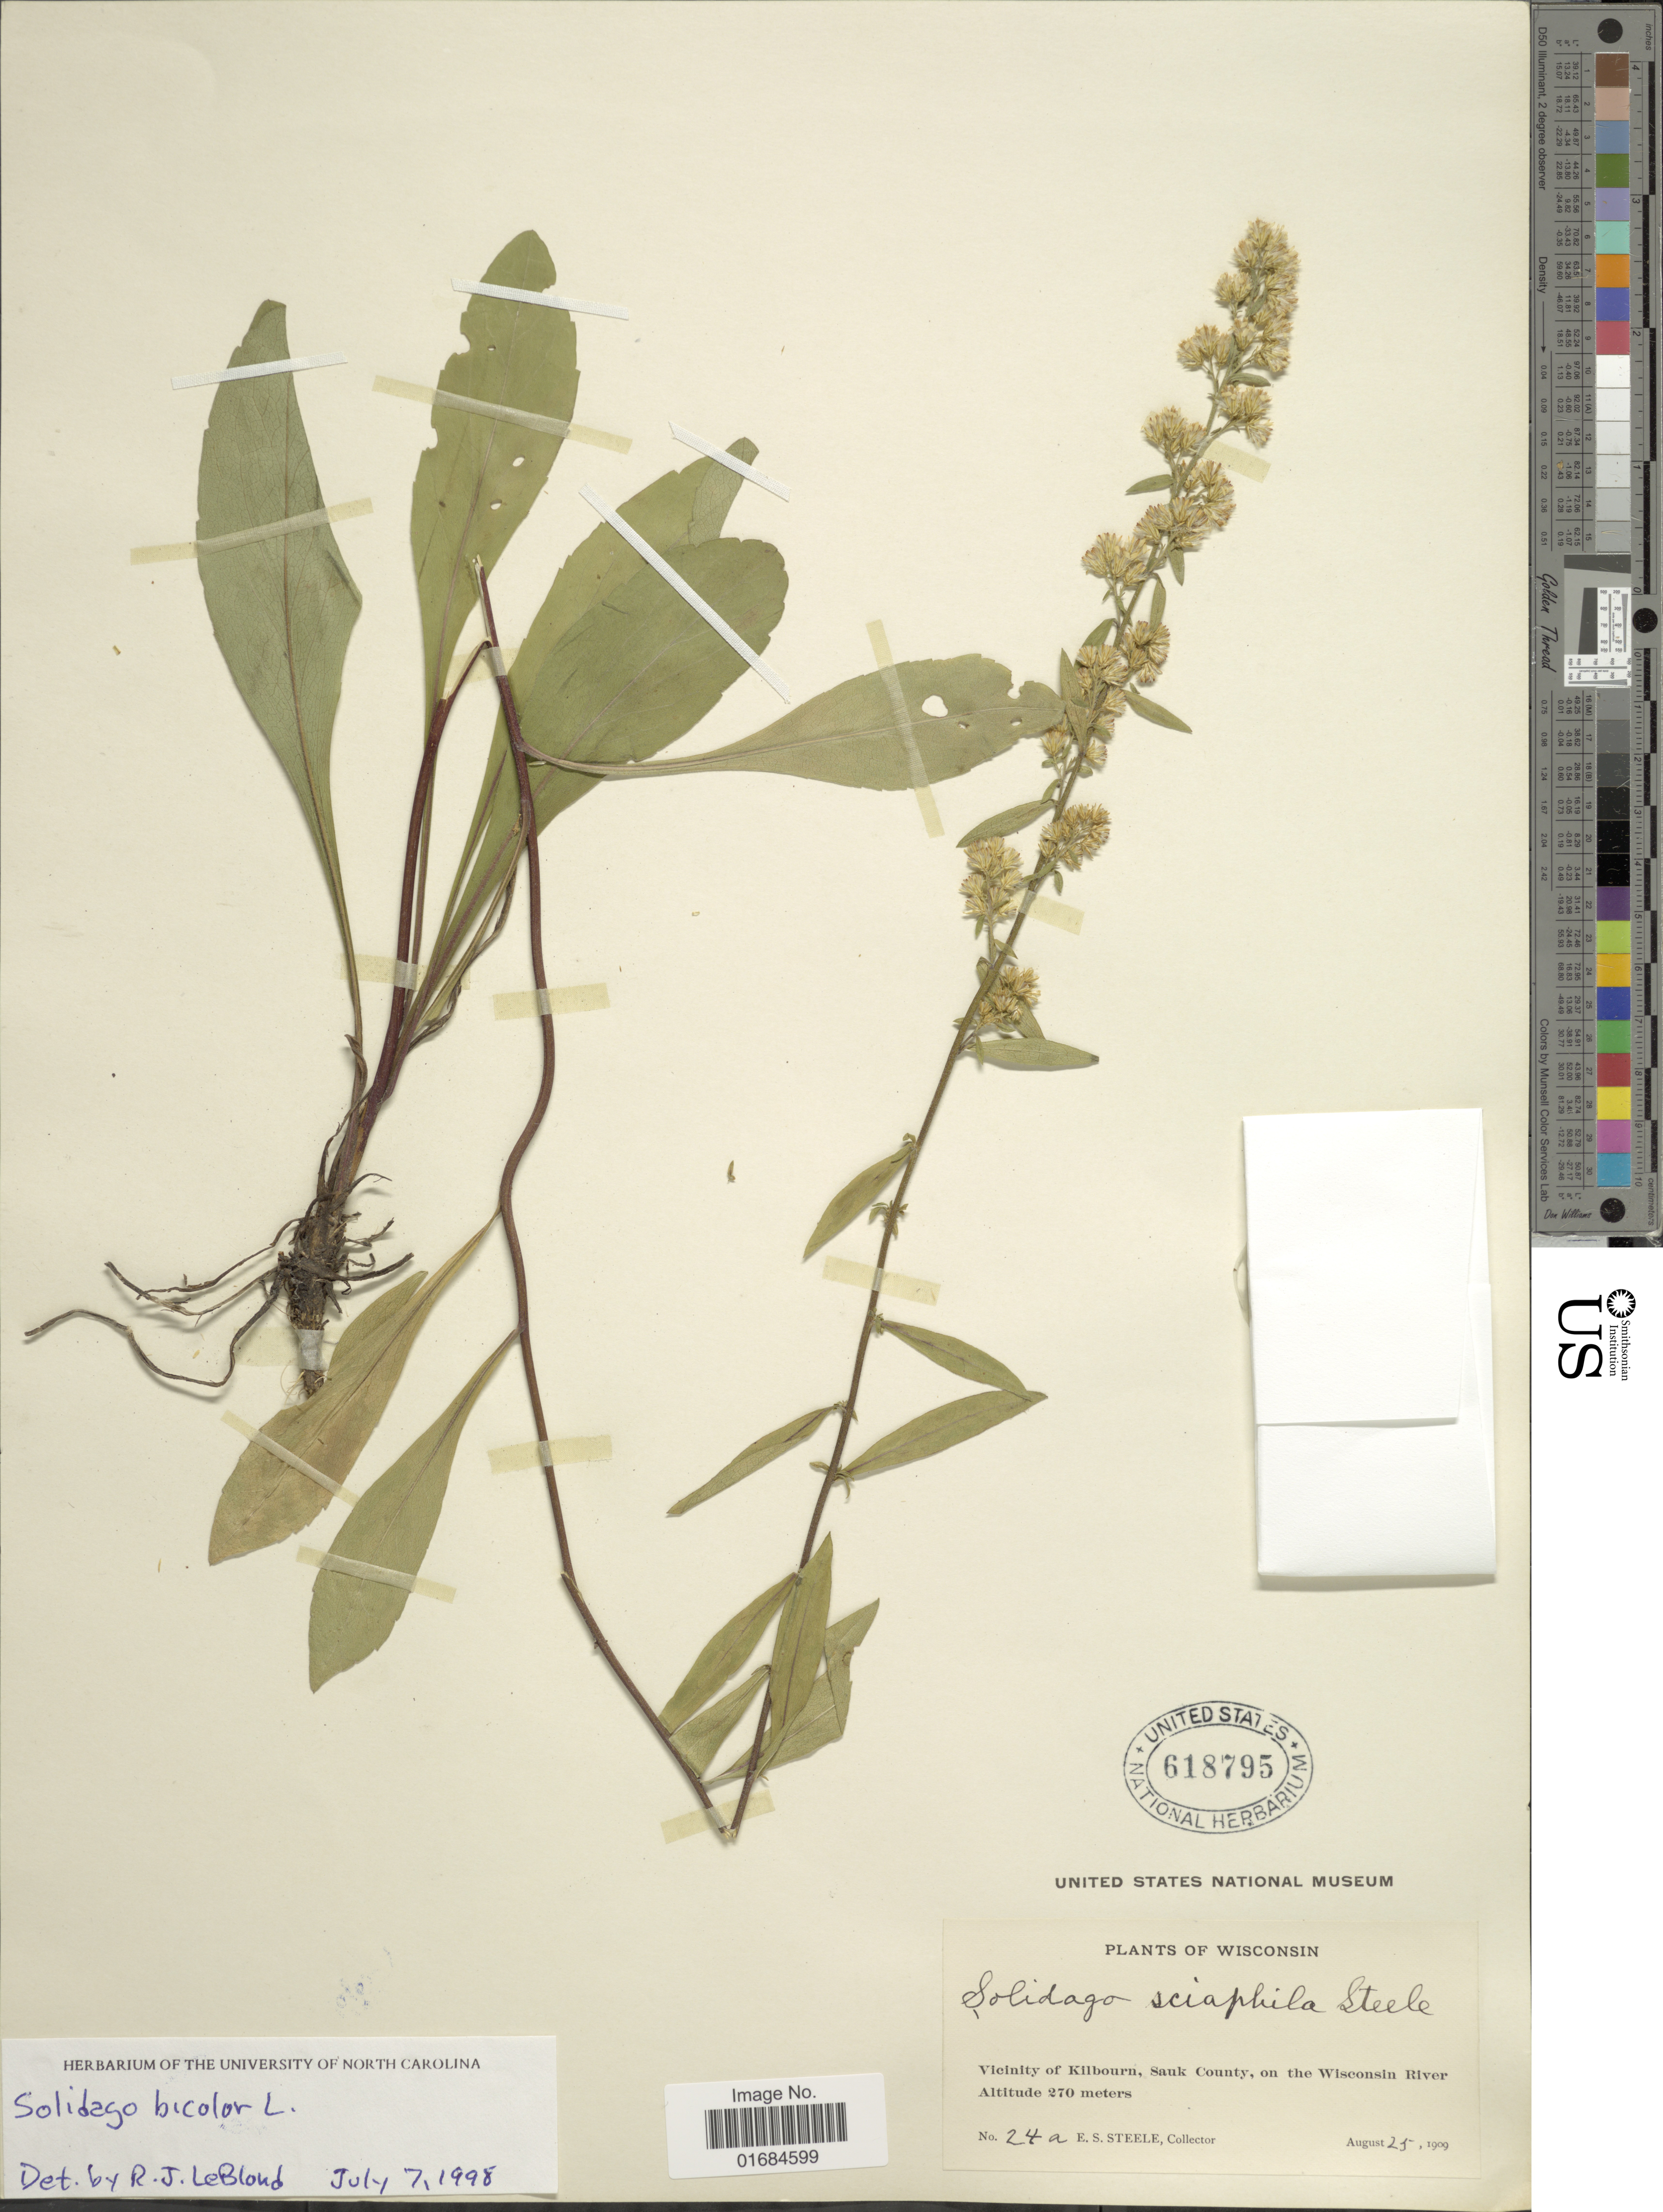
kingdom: Plantae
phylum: Tracheophyta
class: Magnoliopsida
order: Asterales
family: Asteraceae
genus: Solidago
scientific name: Solidago bicolor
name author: L.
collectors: E. Steele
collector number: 24 a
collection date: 1909-08-25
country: United States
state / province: Wisconsin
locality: Vicinity of Killbourn, Sau County, on the Wisconsin River.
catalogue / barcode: US 618795